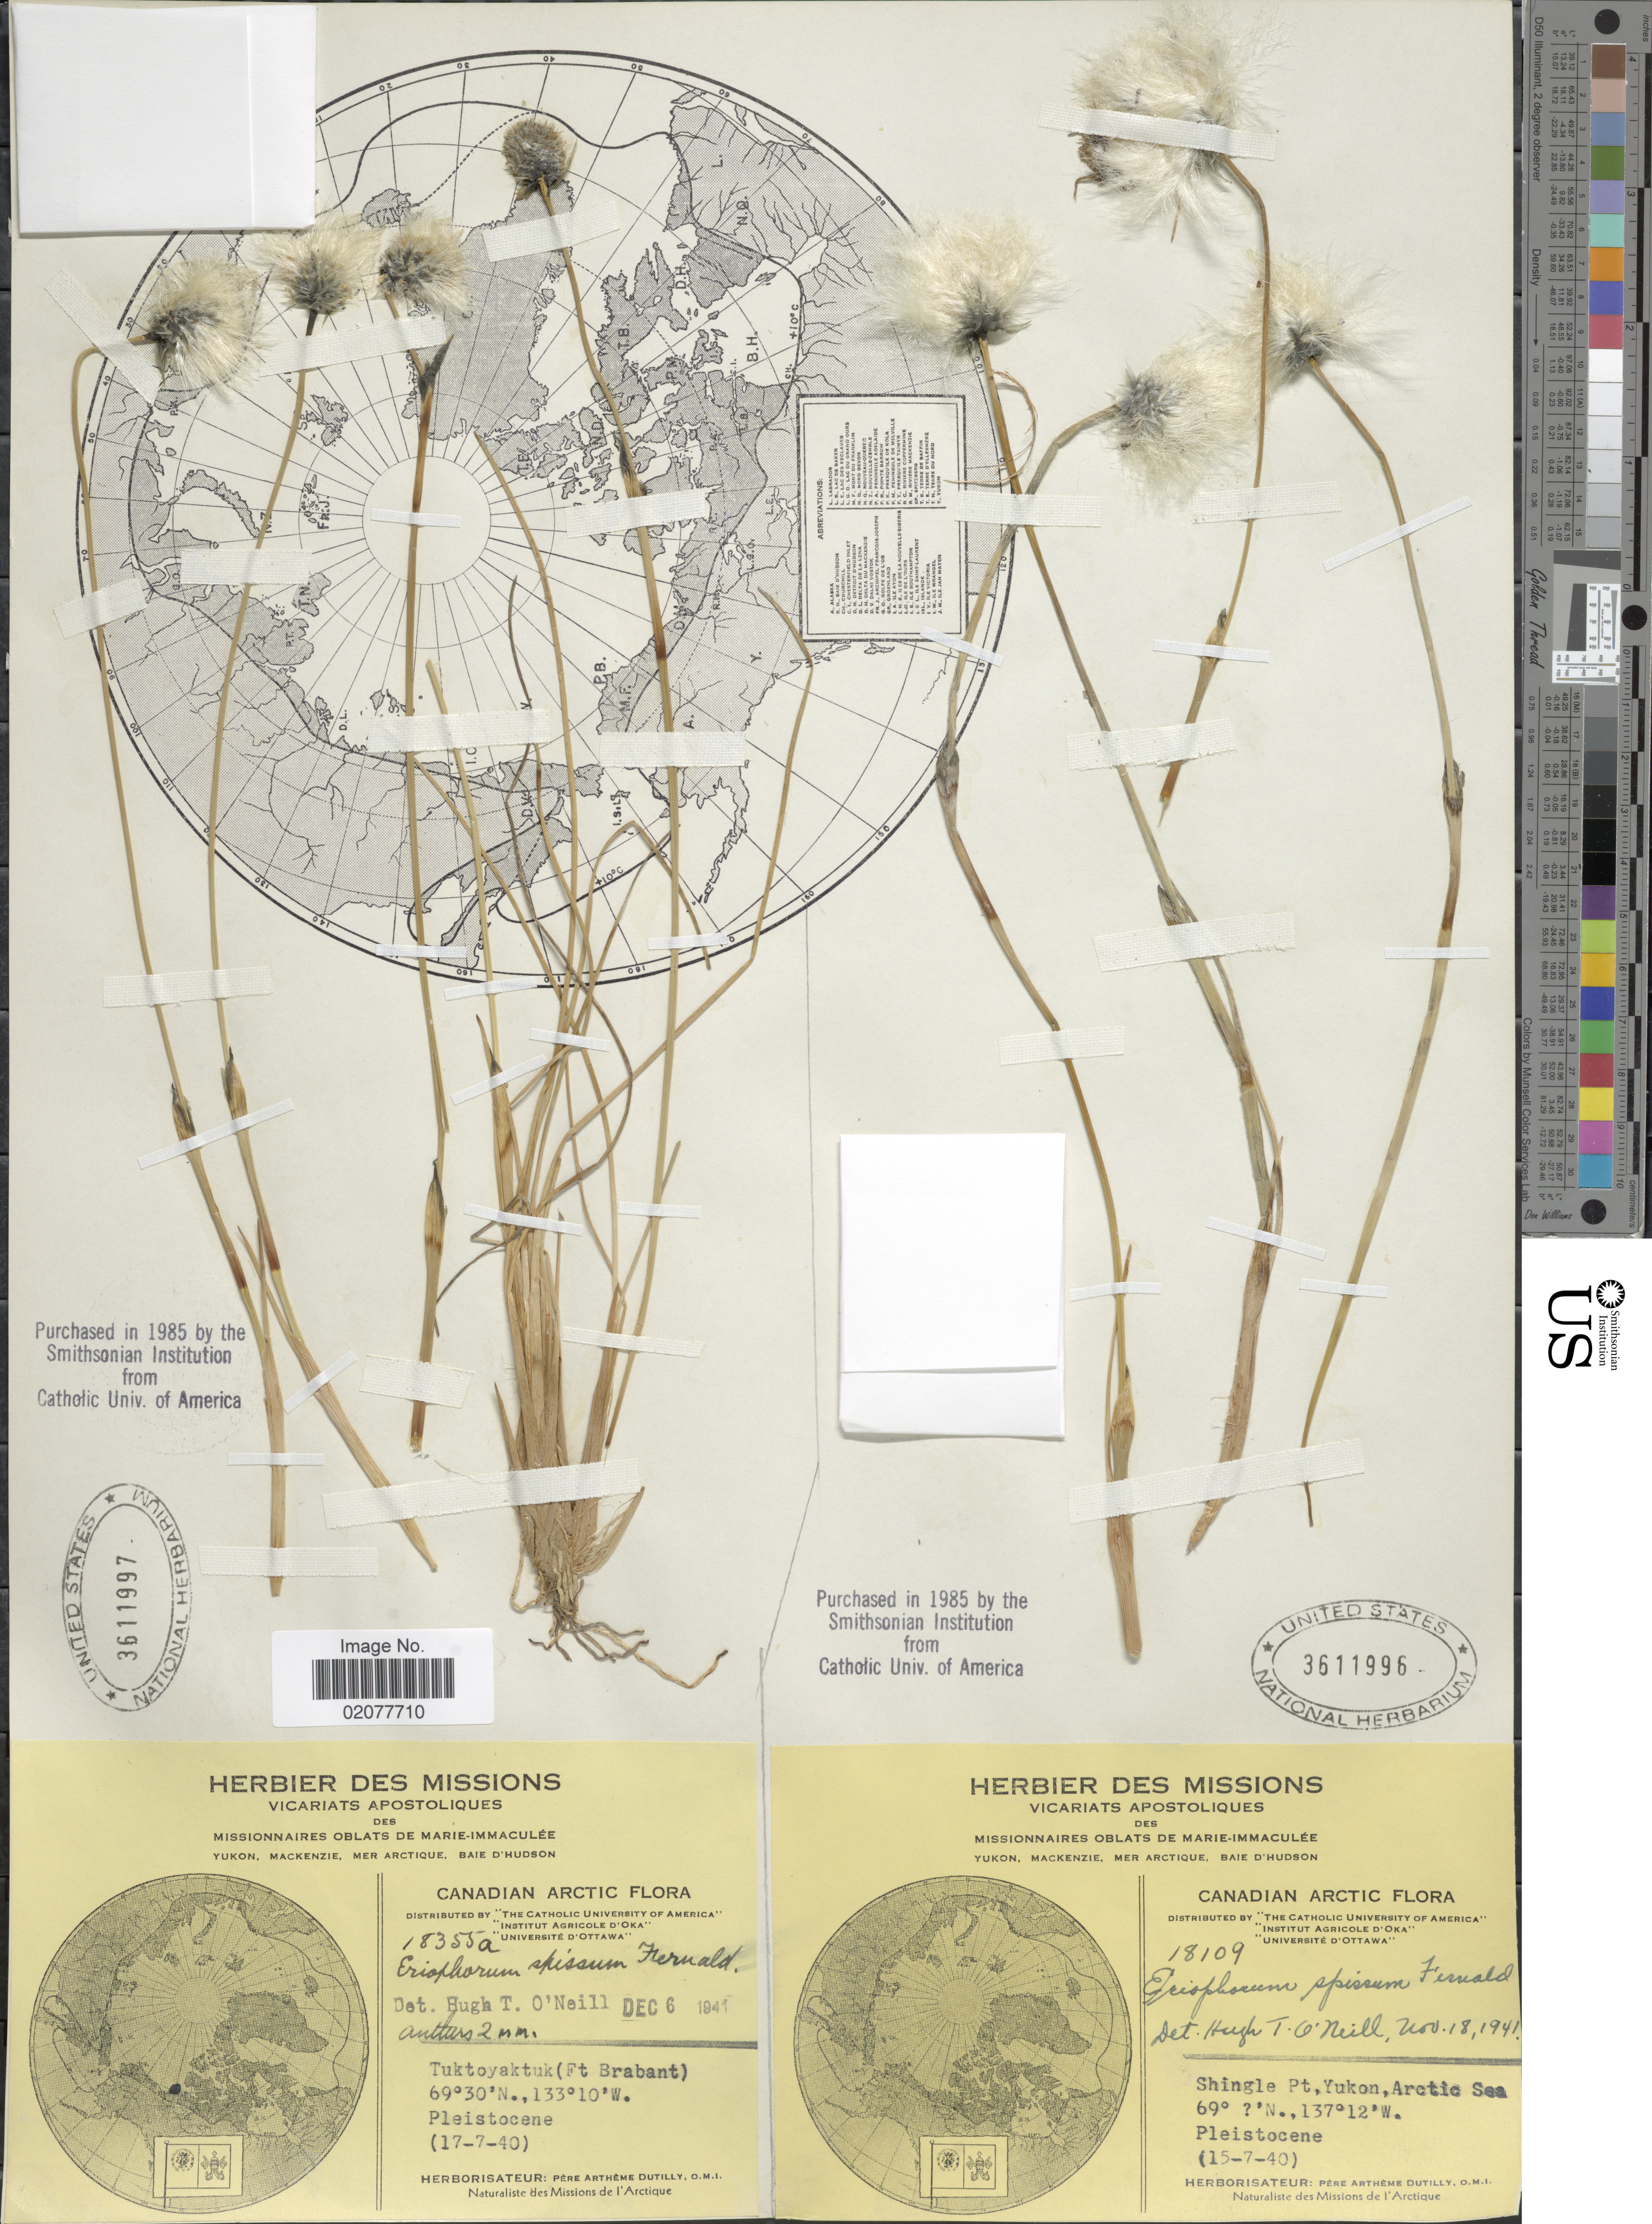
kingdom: Plantae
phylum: Tracheophyta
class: Liliopsida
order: Poales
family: Cyperaceae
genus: Eriophorum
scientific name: Eriophorum spissum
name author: Fernald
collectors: A. Dutilly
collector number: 18355a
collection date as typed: Transcribed d/m/y: 17/7/40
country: Canada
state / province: Northwest Territories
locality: Canadian Arctic. Tuktoyaktuk (ft. Brabant).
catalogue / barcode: US 3611997